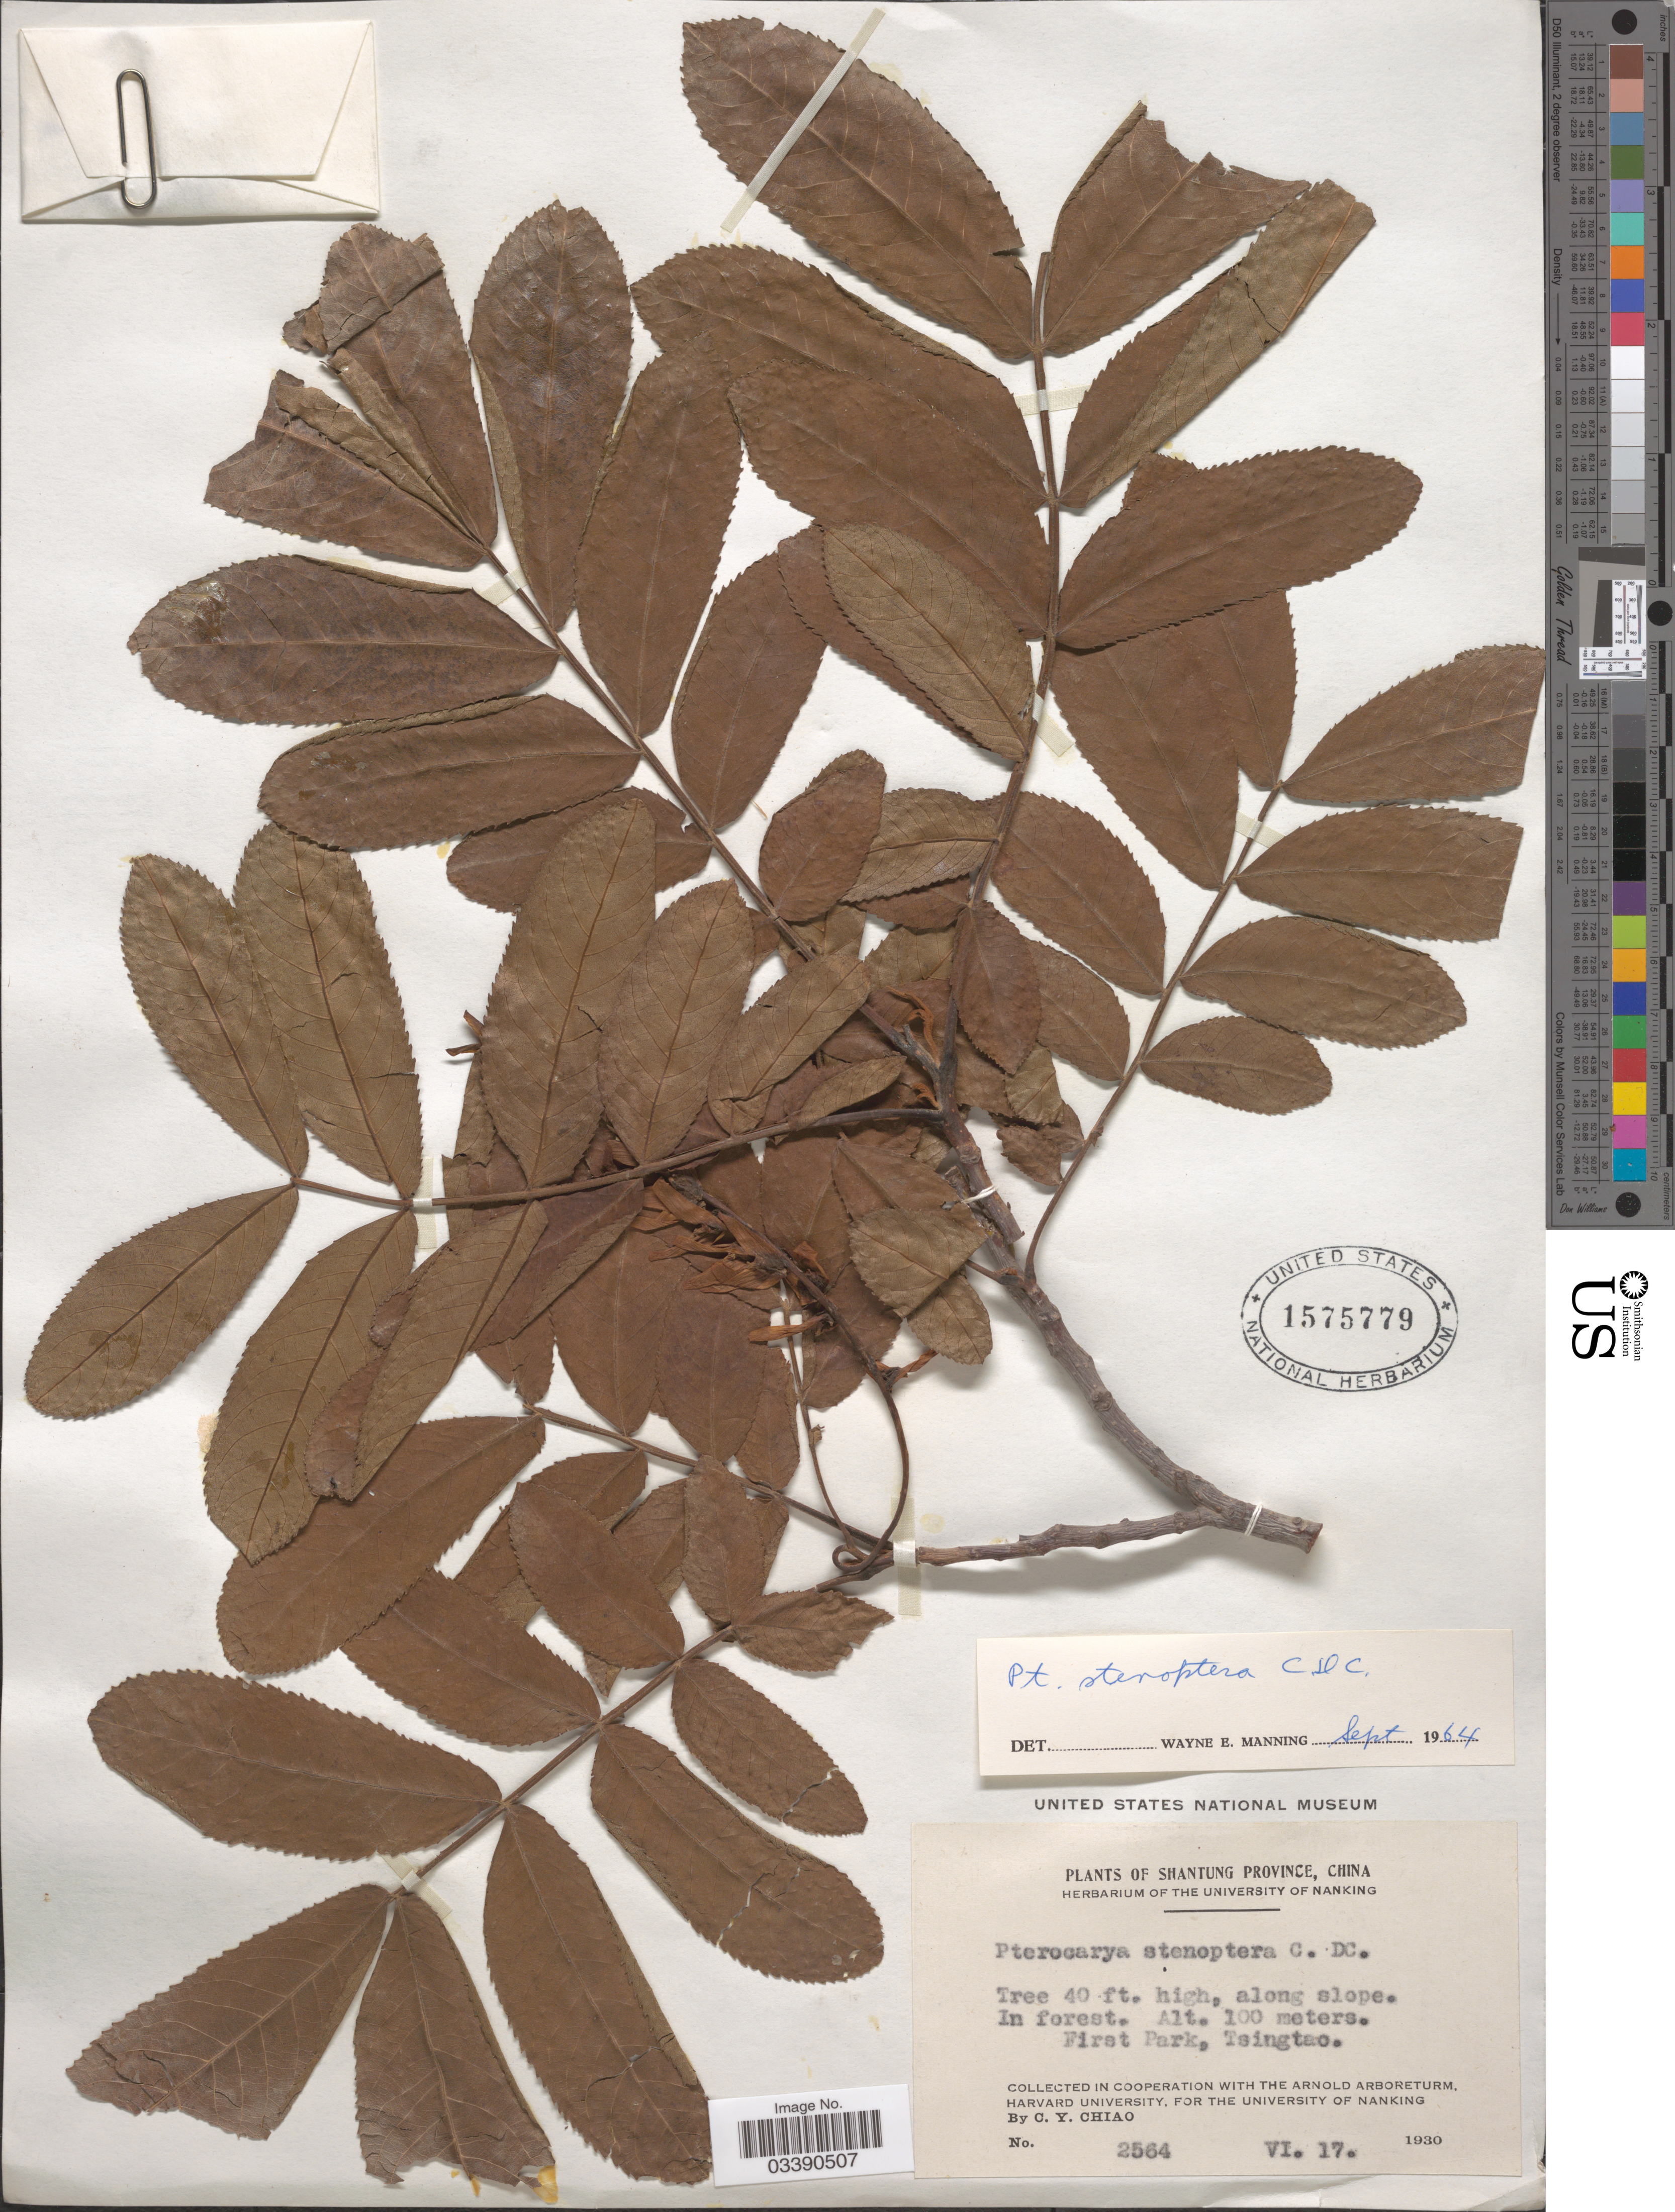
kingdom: Plantae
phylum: Tracheophyta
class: Magnoliopsida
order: Fagales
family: Juglandaceae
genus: Pterocarya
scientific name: Pterocarya stenoptera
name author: C. DC.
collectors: C. Y. Chiao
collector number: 2564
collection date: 1930-06-17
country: China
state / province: Shandong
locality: Shantung Province. Along slope. In forest. First Park, Tsingtao.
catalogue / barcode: US 1575779